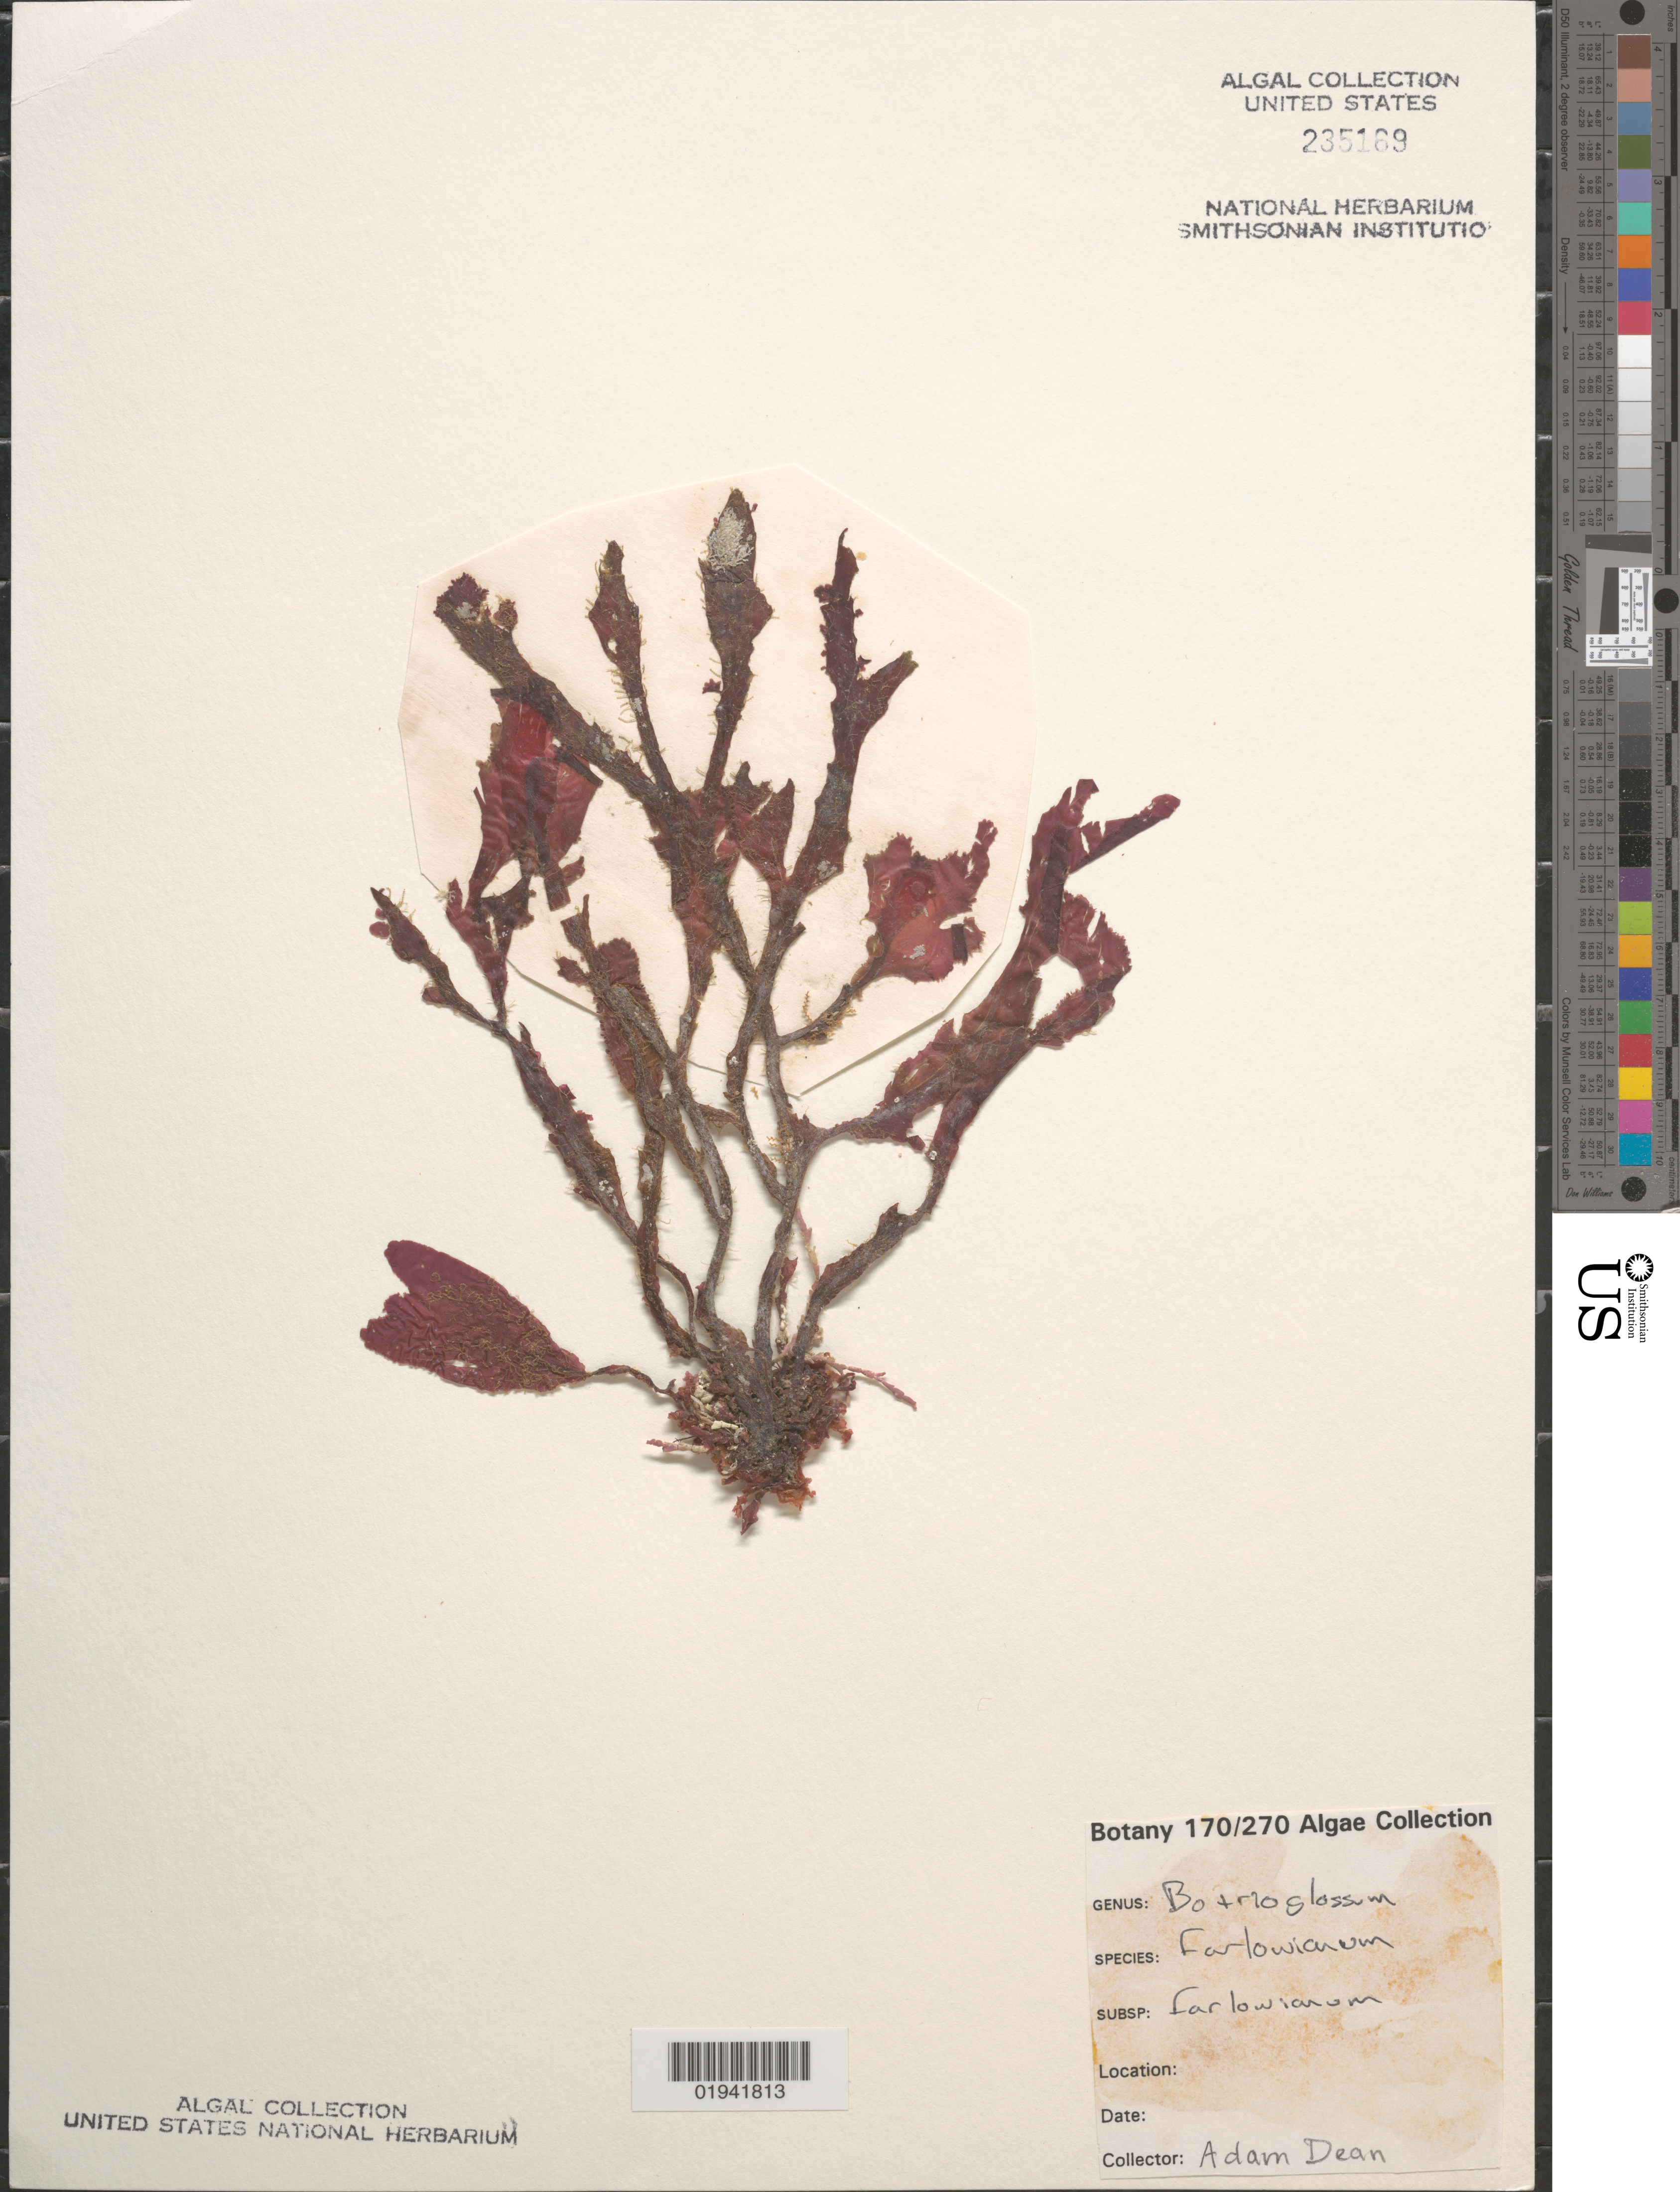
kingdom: Plantae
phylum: Rhodophyta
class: Florideophyceae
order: Ceramiales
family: Delesseriaceae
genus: Botryoglossum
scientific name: Botryoglossum farlowianum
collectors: A. Dean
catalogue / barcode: US 235169